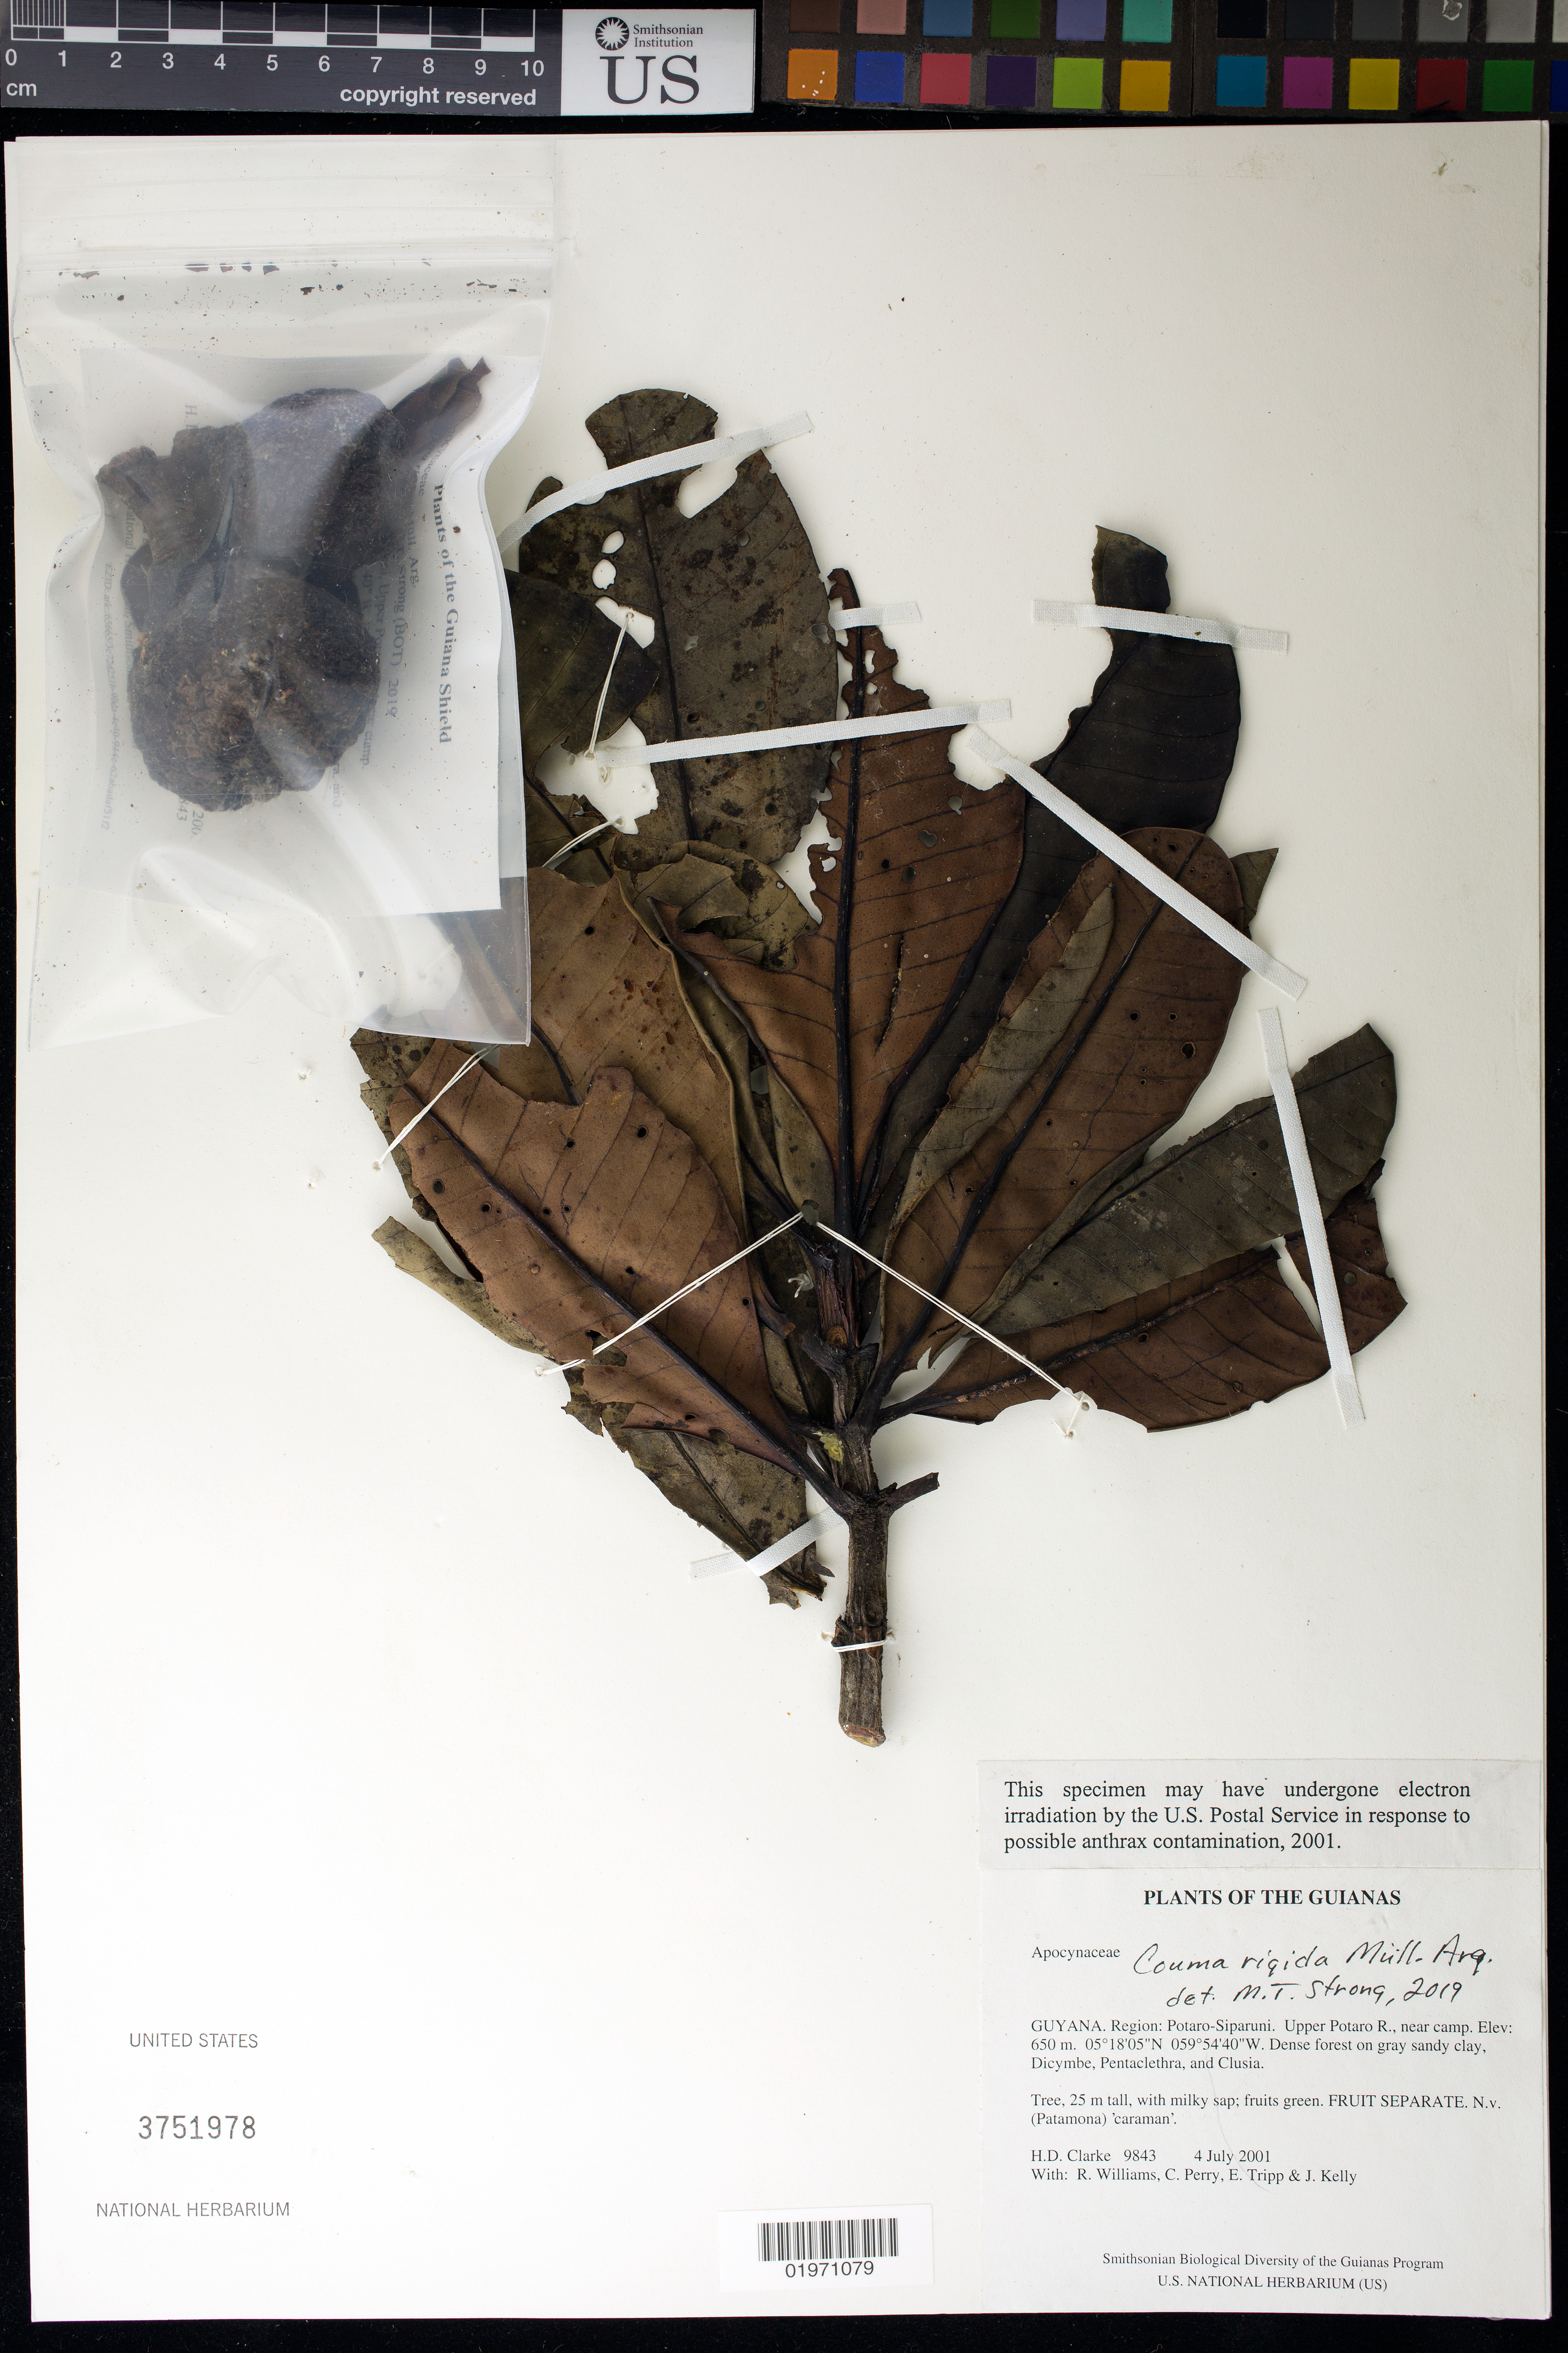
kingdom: Plantae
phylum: Tracheophyta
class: Magnoliopsida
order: Gentianales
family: Apocynaceae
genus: Couma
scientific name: Couma rigida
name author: Müll. Arg.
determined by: Strong, Mark T., (BOT), Smithsonian Institution - National Museum of Natural History (UNITED STATES)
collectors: H. D. Clarke, R. Williams, C. Perry, E. Tripp & J. Kelly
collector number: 9843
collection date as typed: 4 July 2001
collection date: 2001-07-04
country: Guyana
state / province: Potaro-Siparuni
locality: Upper Potaro R., near camp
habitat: Dense forest on gray sandy clay, Dicymbe, Pentaclethra, and Clusia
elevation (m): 650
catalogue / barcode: US 3751978